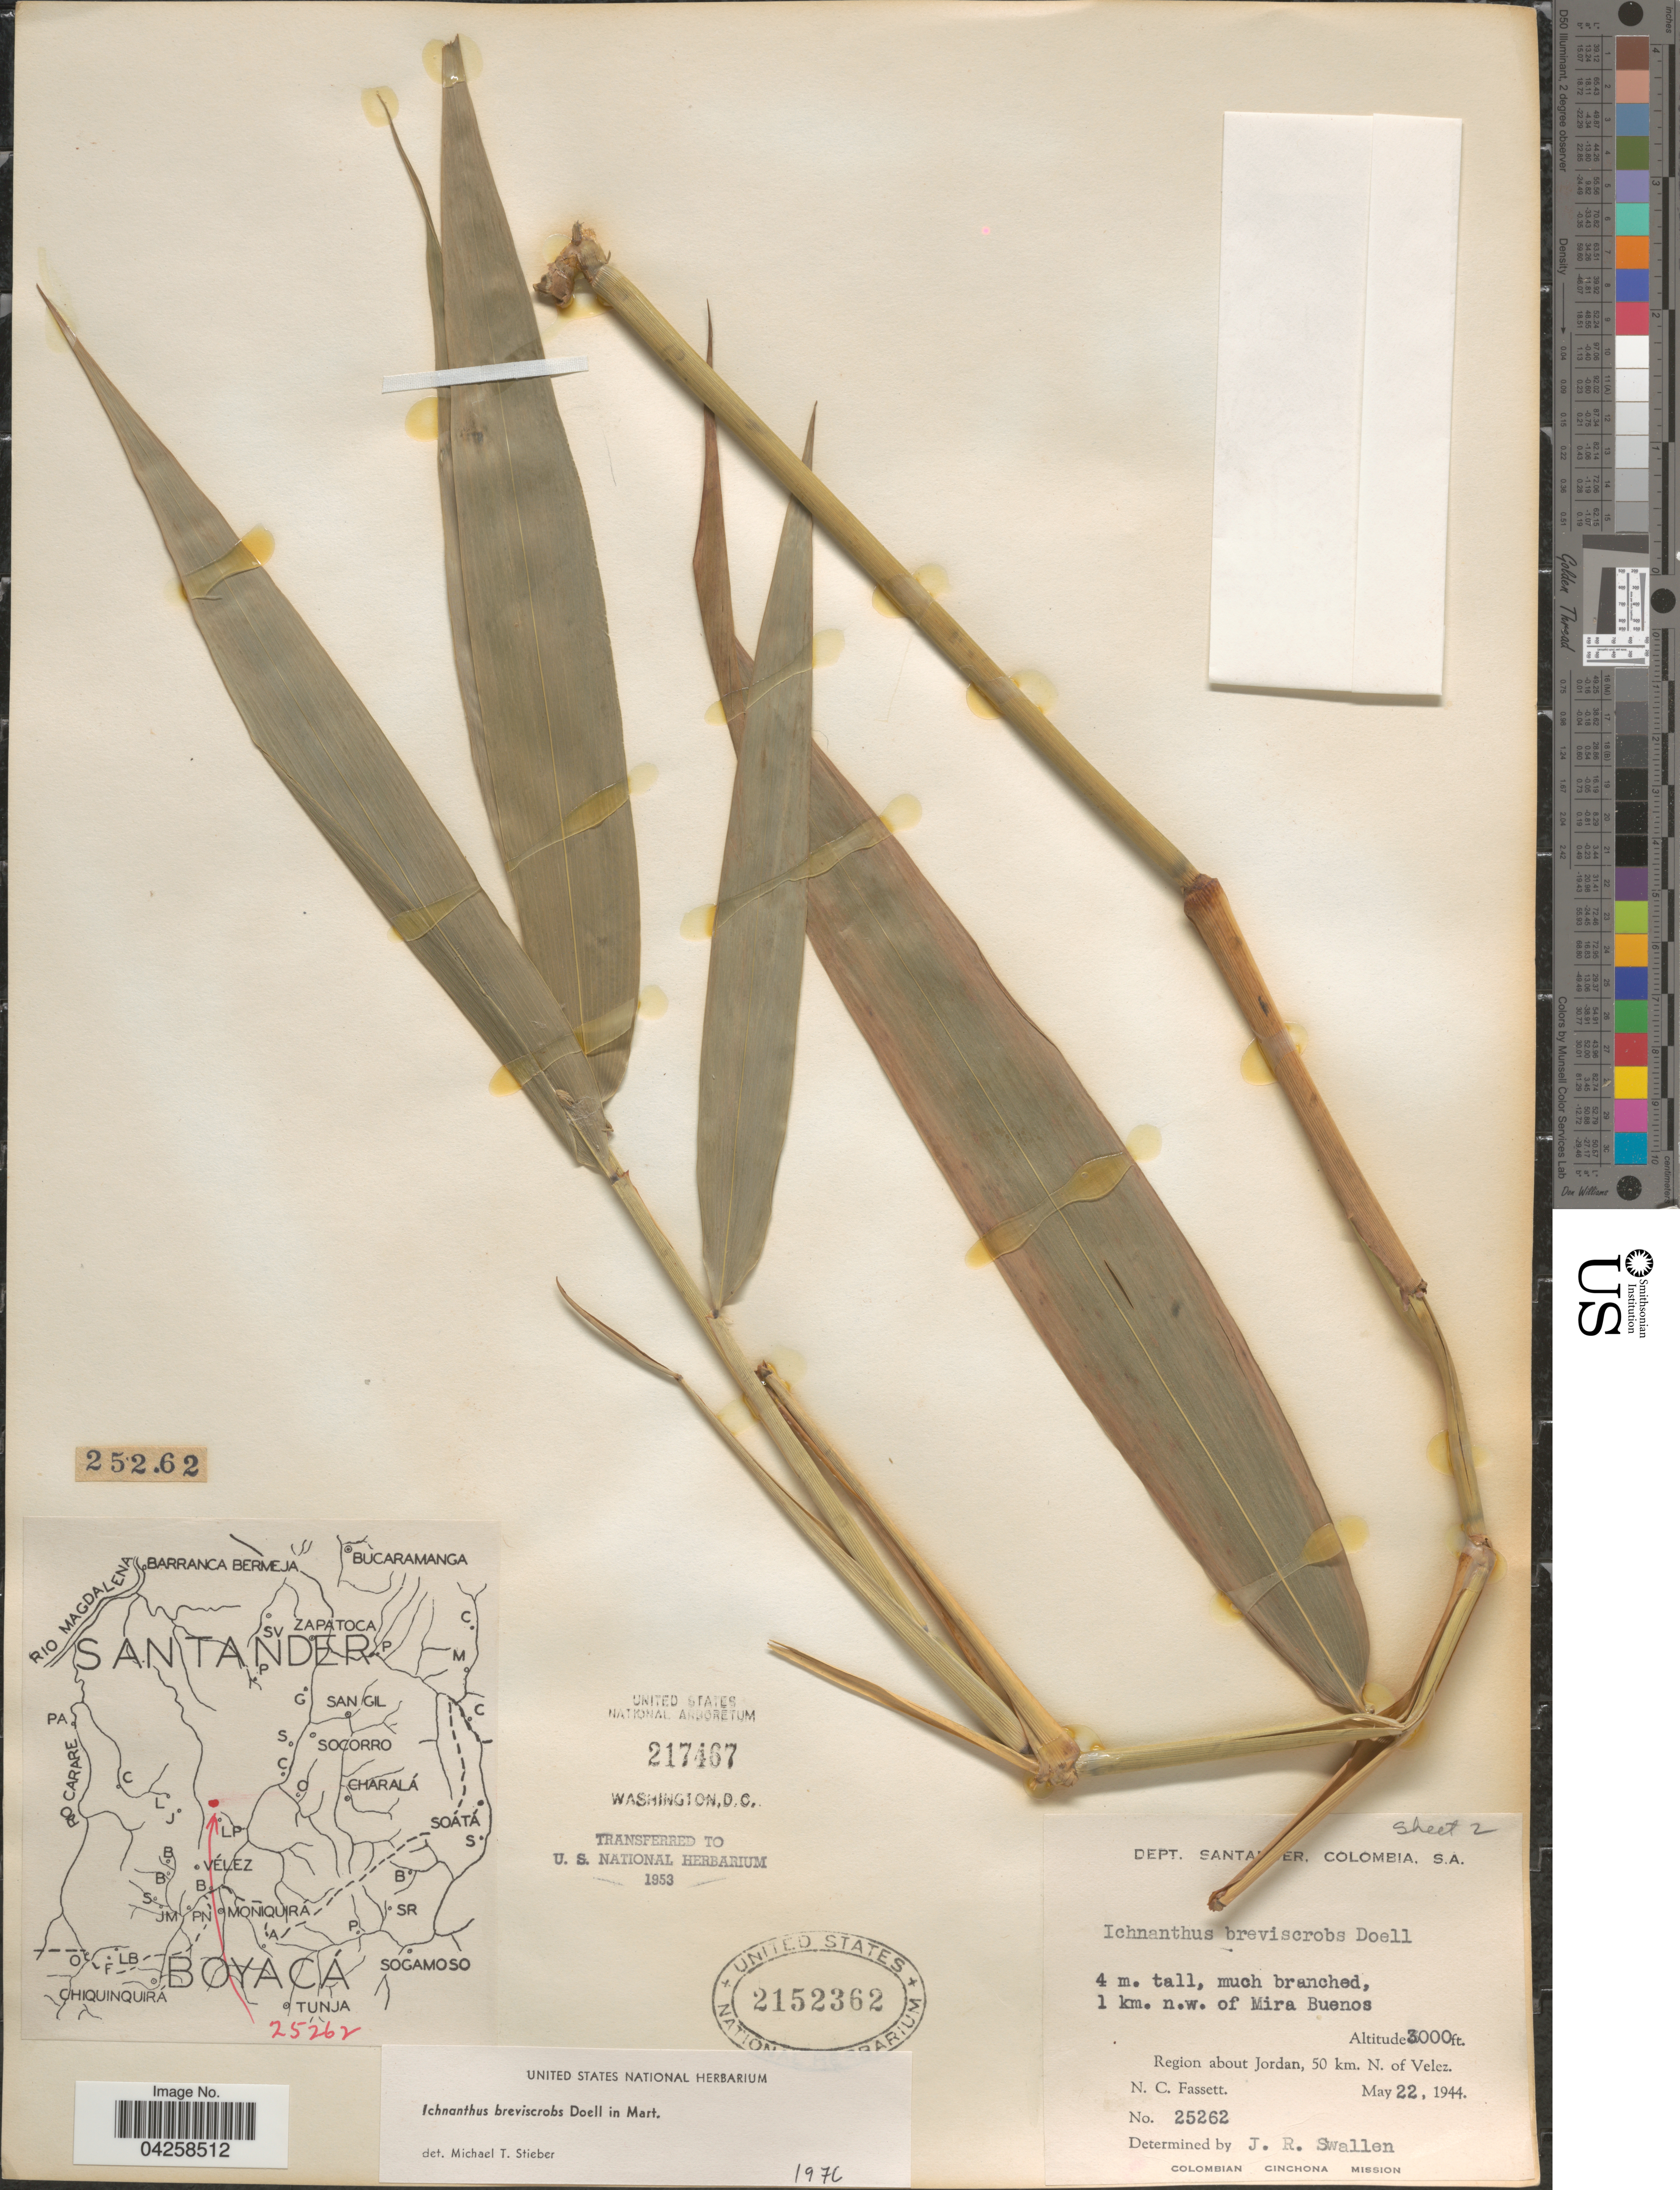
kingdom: Plantae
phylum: Tracheophyta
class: Liliopsida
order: Poales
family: Poaceae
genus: Ichnanthus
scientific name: Ichnanthus breviscrobs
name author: Döll in Mart.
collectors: N. C. Fassett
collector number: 25262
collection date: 1944-05-22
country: Colombia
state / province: Santander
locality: Dept. Santander. 1 km. n.w. of Mira Buenos. Region about Jordan, 50 km. N. of Velez. Colombian Cinchona Mission.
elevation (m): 914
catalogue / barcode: US 2152362